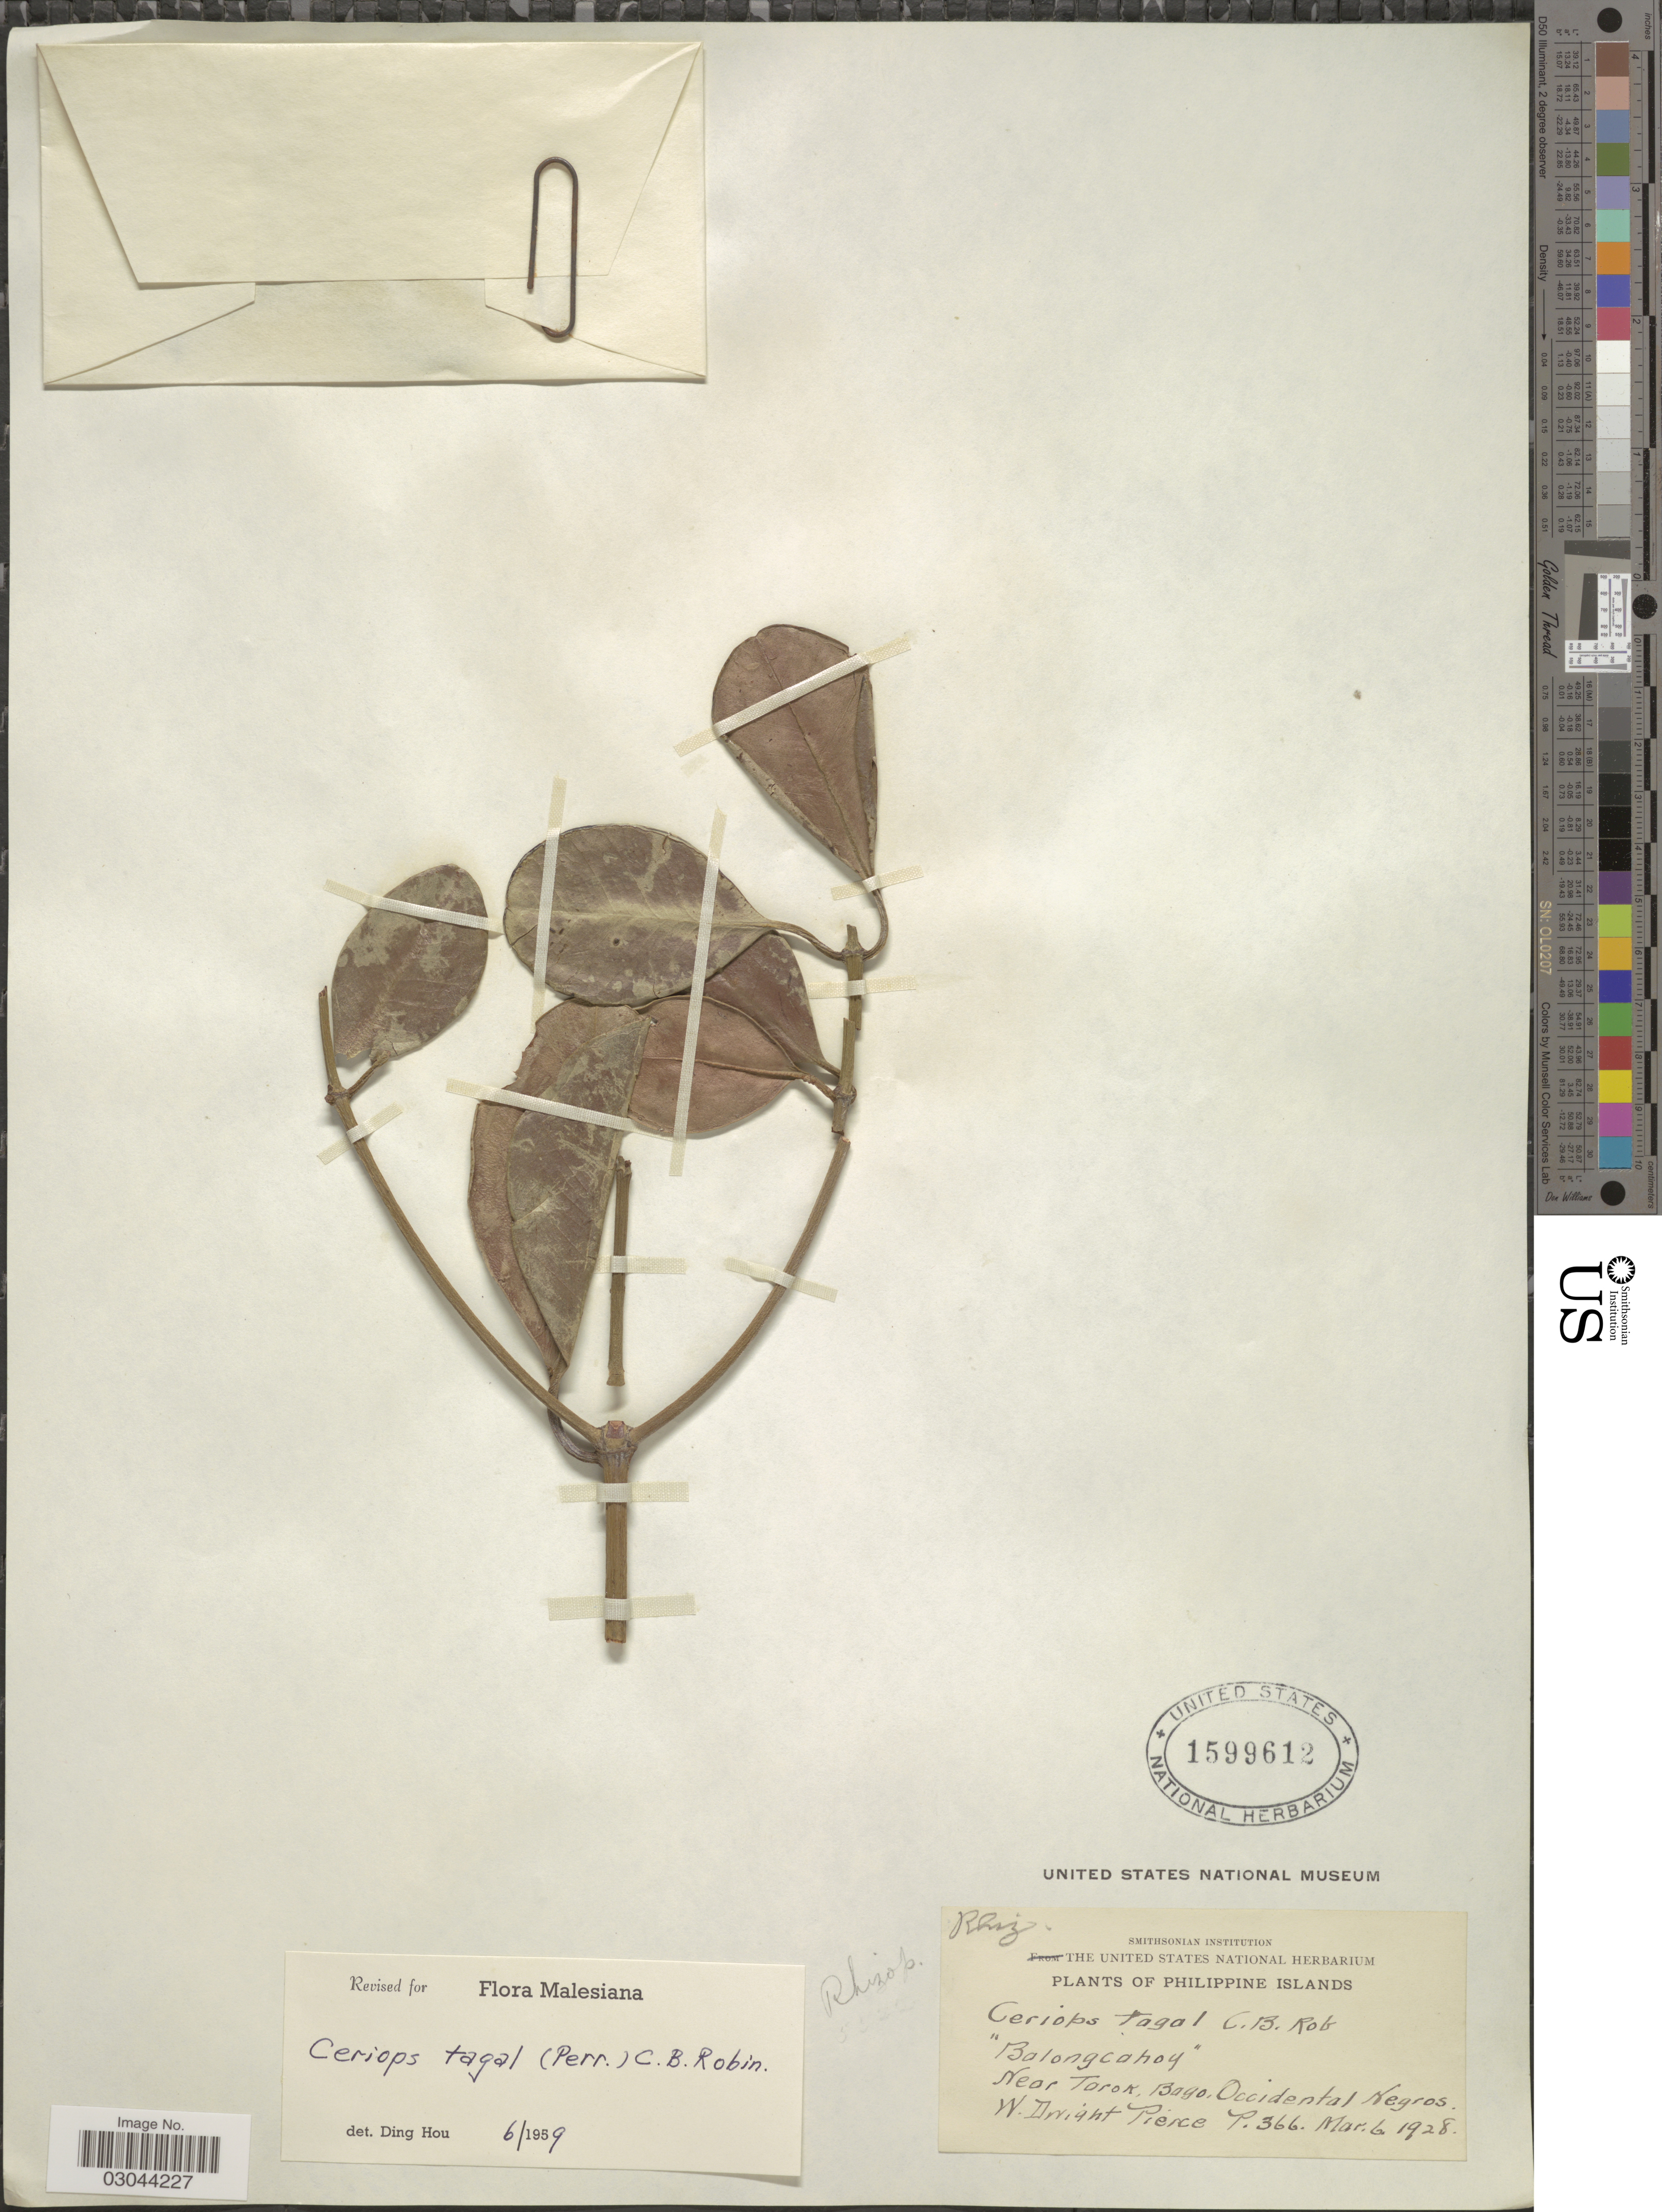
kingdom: Plantae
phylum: Tracheophyta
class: Magnoliopsida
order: Malpighiales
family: Rhizophoraceae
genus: Ceriops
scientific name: Ceriops tagal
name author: (Perr.) C.B. Rob.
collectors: W. Pierce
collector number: P.366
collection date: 1928-03-06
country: Philippines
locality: Philippine Islands. Near Tarok, Bago, Occidental Negros.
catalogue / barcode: US 1599612